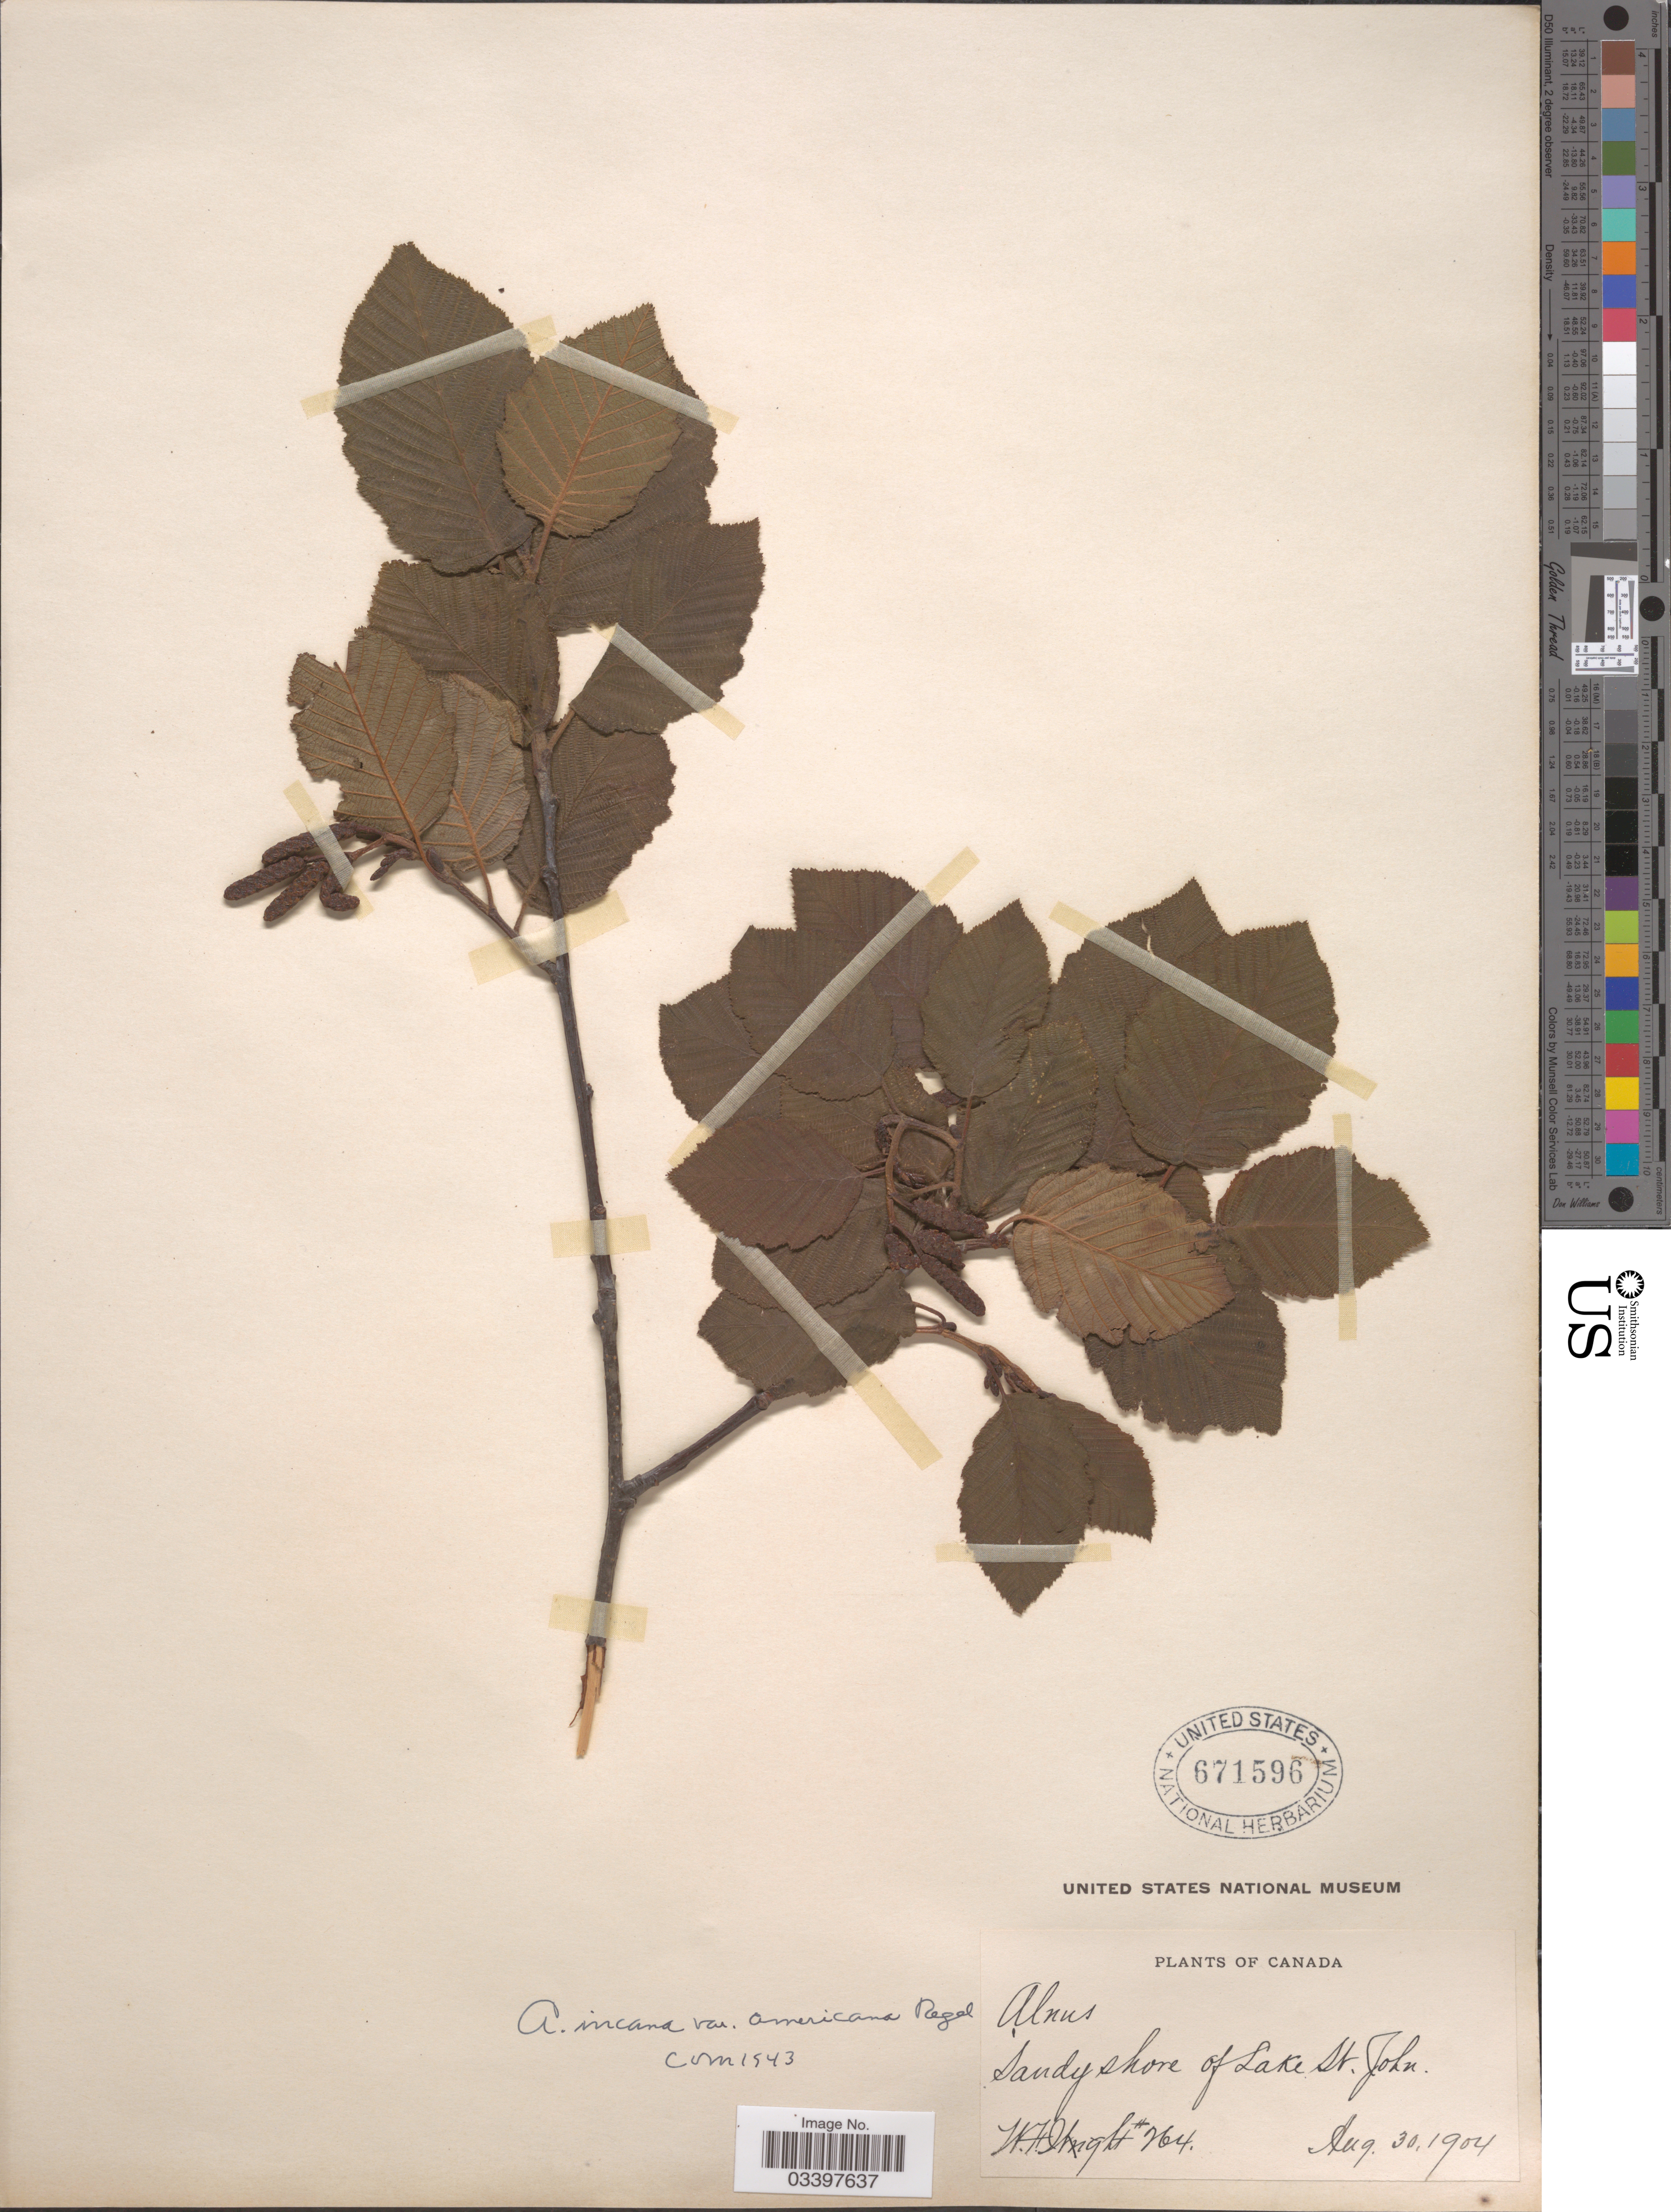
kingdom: Plantae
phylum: Tracheophyta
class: Magnoliopsida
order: Fagales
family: Betulaceae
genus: Alnus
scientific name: Alnus incana subsp. rugosa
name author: (Du Roi) R.T. Clausen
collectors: W. F. Wright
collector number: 264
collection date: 1904-08-30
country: Canada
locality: Sandy shore of Lake St. John.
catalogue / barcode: US 671596